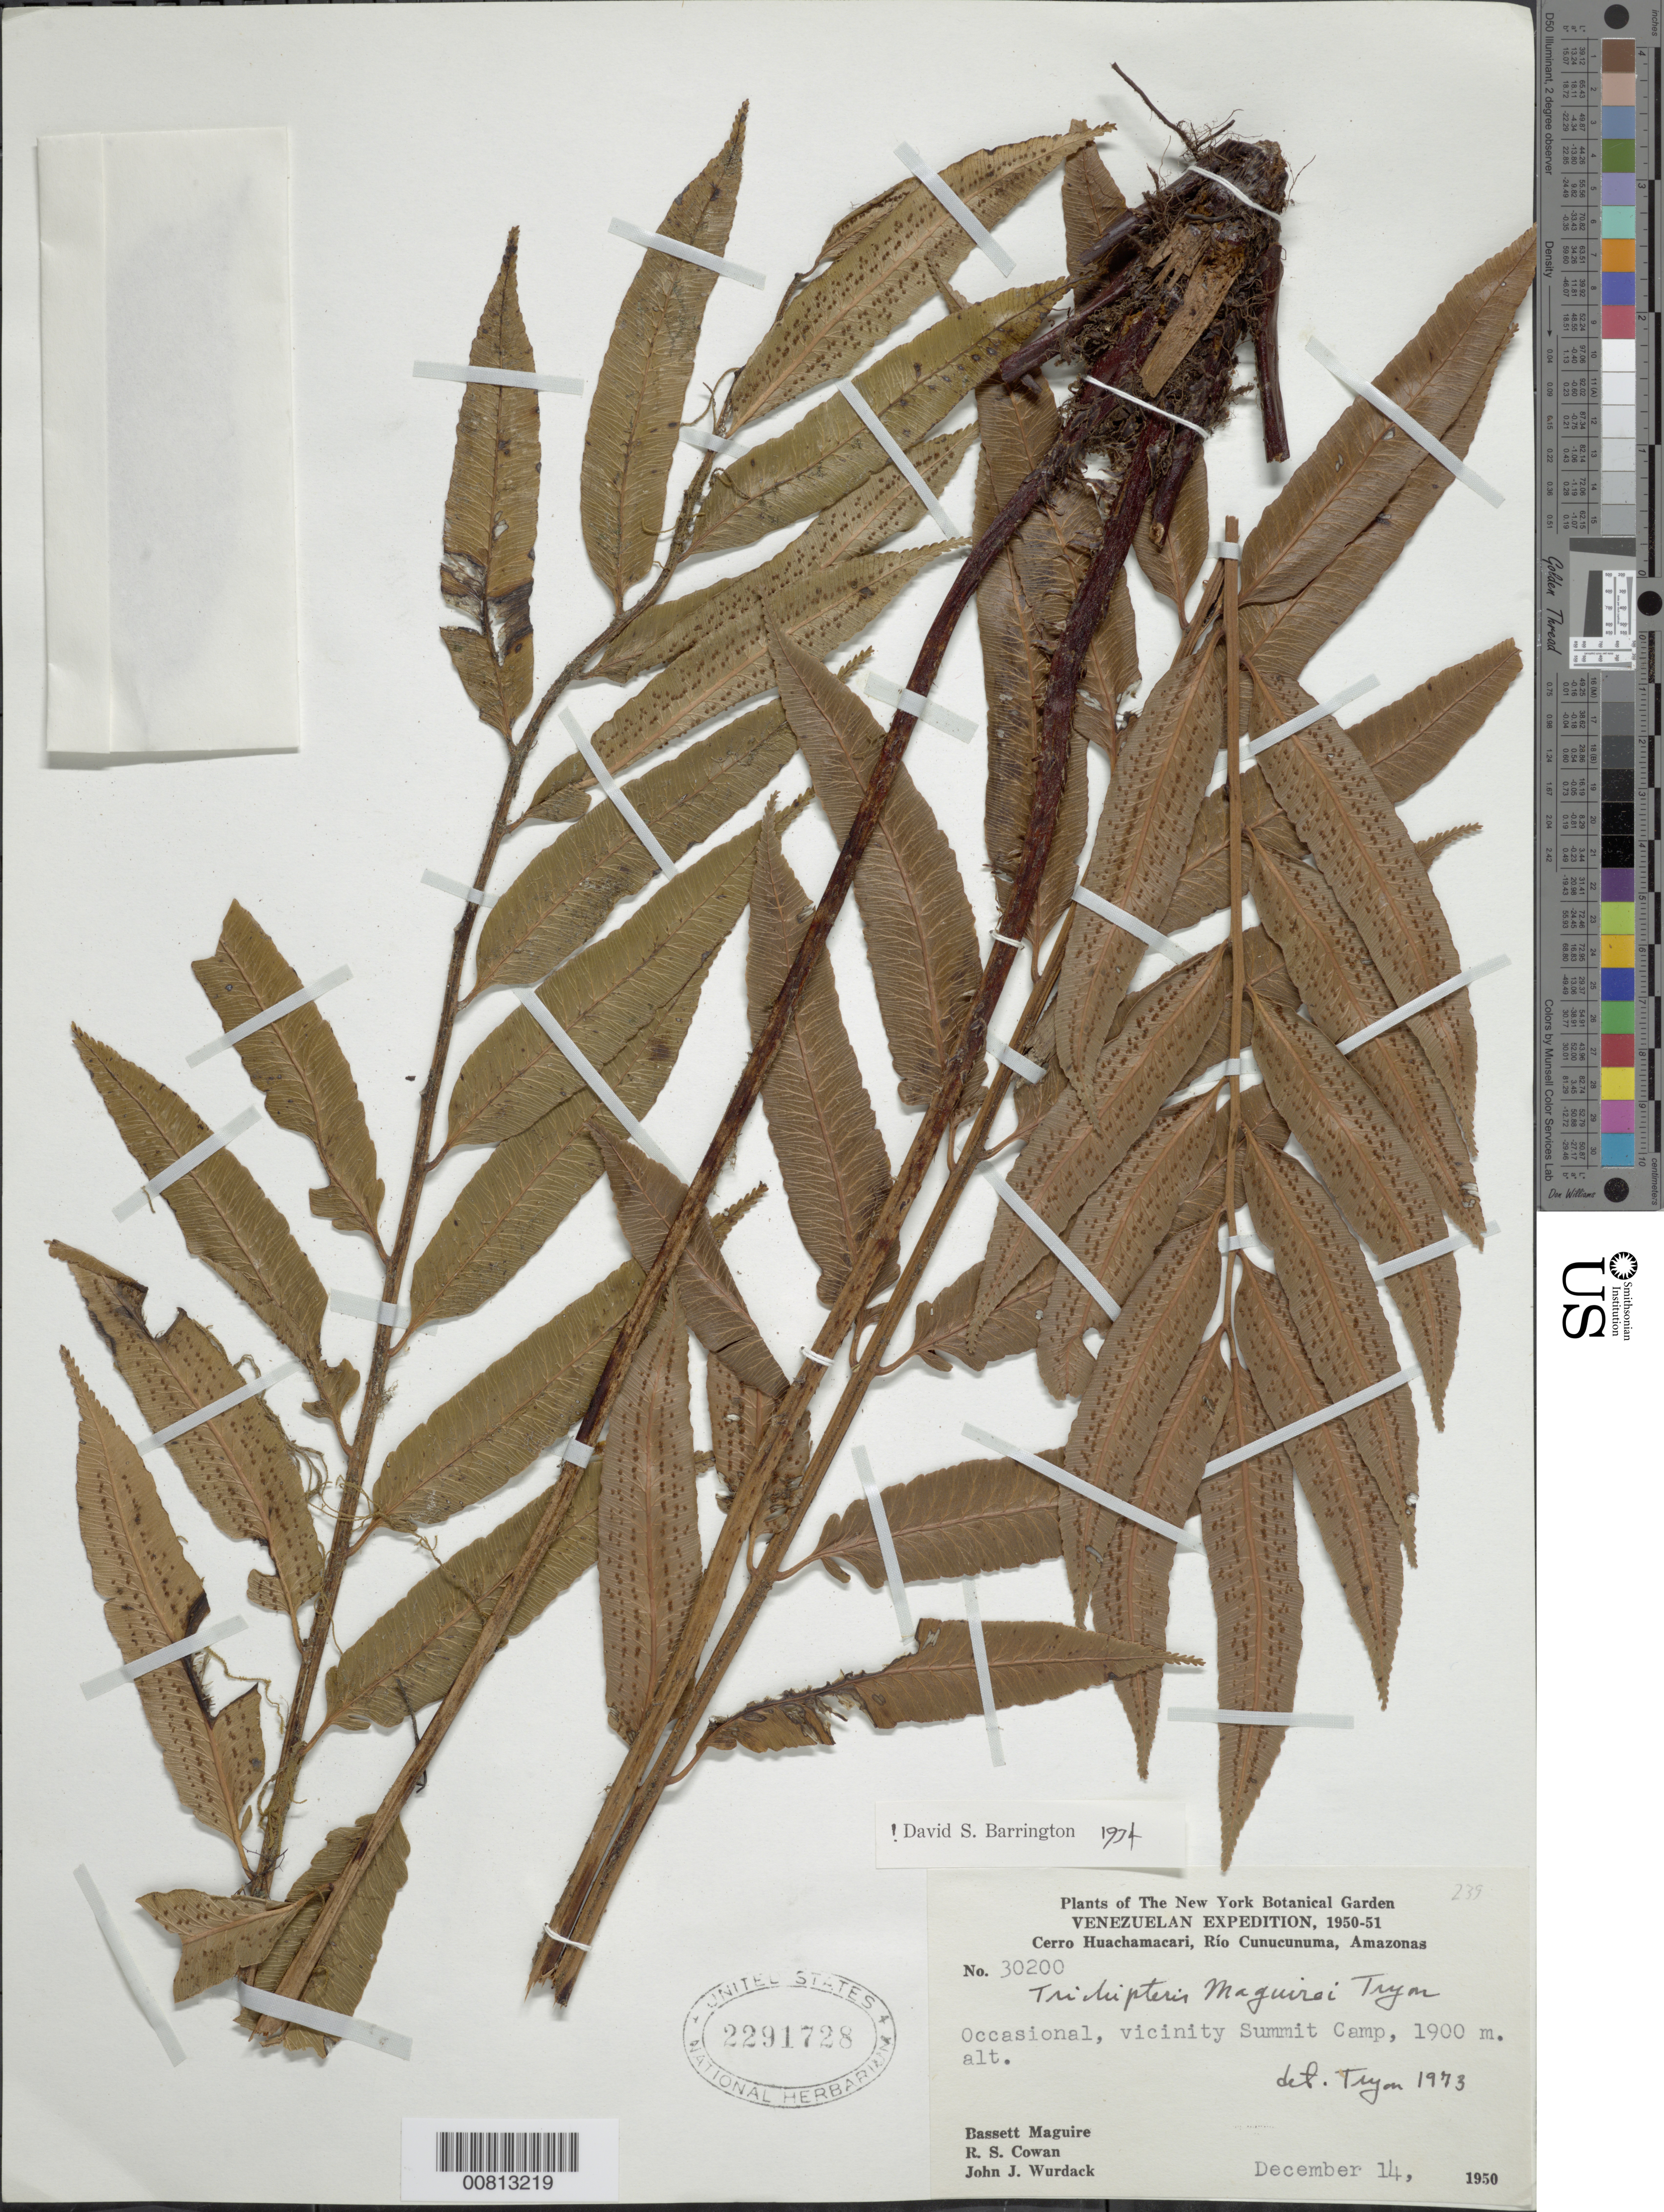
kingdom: Plantae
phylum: Tracheophyta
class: Polypodiopsida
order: Cyatheales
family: Cyatheaceae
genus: Cyathea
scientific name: Cyathea williamsii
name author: (Maxon) Domin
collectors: B. Maguire, R. S. Cowan & J. J. Wurdack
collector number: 30200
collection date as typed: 14-Dec-50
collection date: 1950-12-14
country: Venezuela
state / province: Amazonas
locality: Cerro Huachamacari, Río Cunucunuma, near Summit Camp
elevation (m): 1900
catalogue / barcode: US 2291728